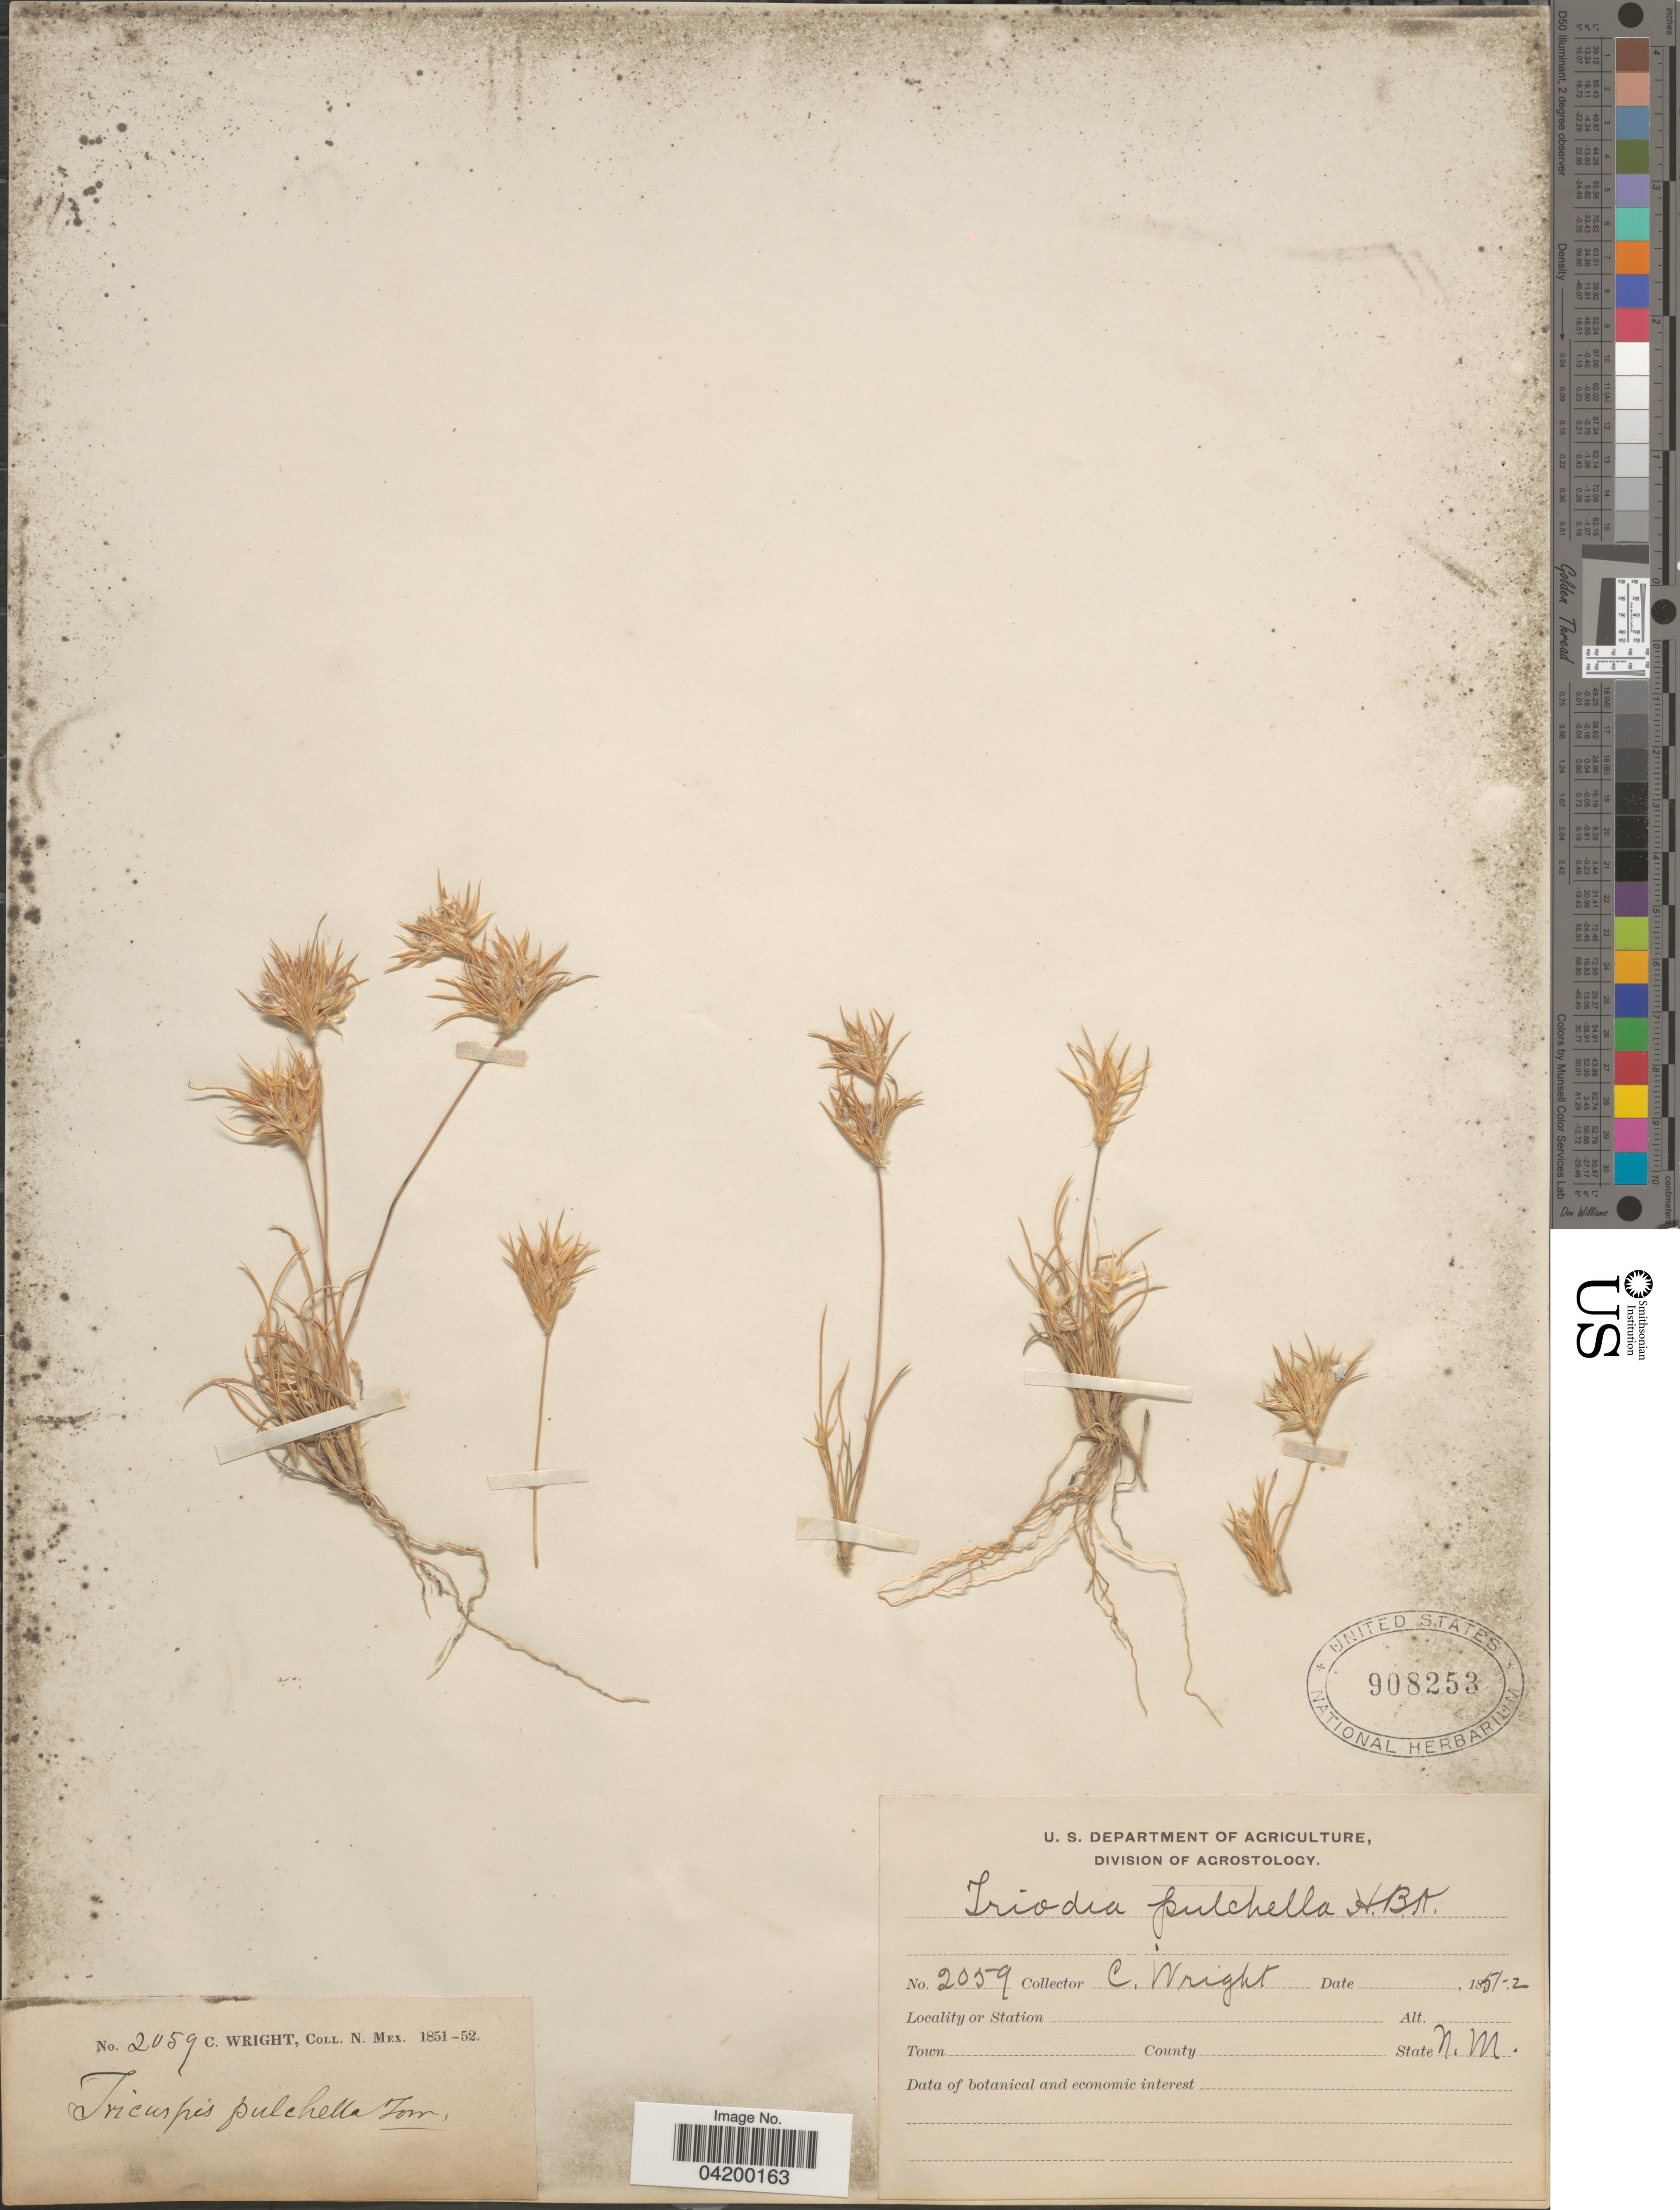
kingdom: Plantae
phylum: Tracheophyta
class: Liliopsida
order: Poales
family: Poaceae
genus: Dasyochloa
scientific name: Dasyochloa pulchella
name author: (Kunth) Willd. ex Rydb.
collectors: C. Wright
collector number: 2059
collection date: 1851/1852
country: United States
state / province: New Mexico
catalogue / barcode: US 908253